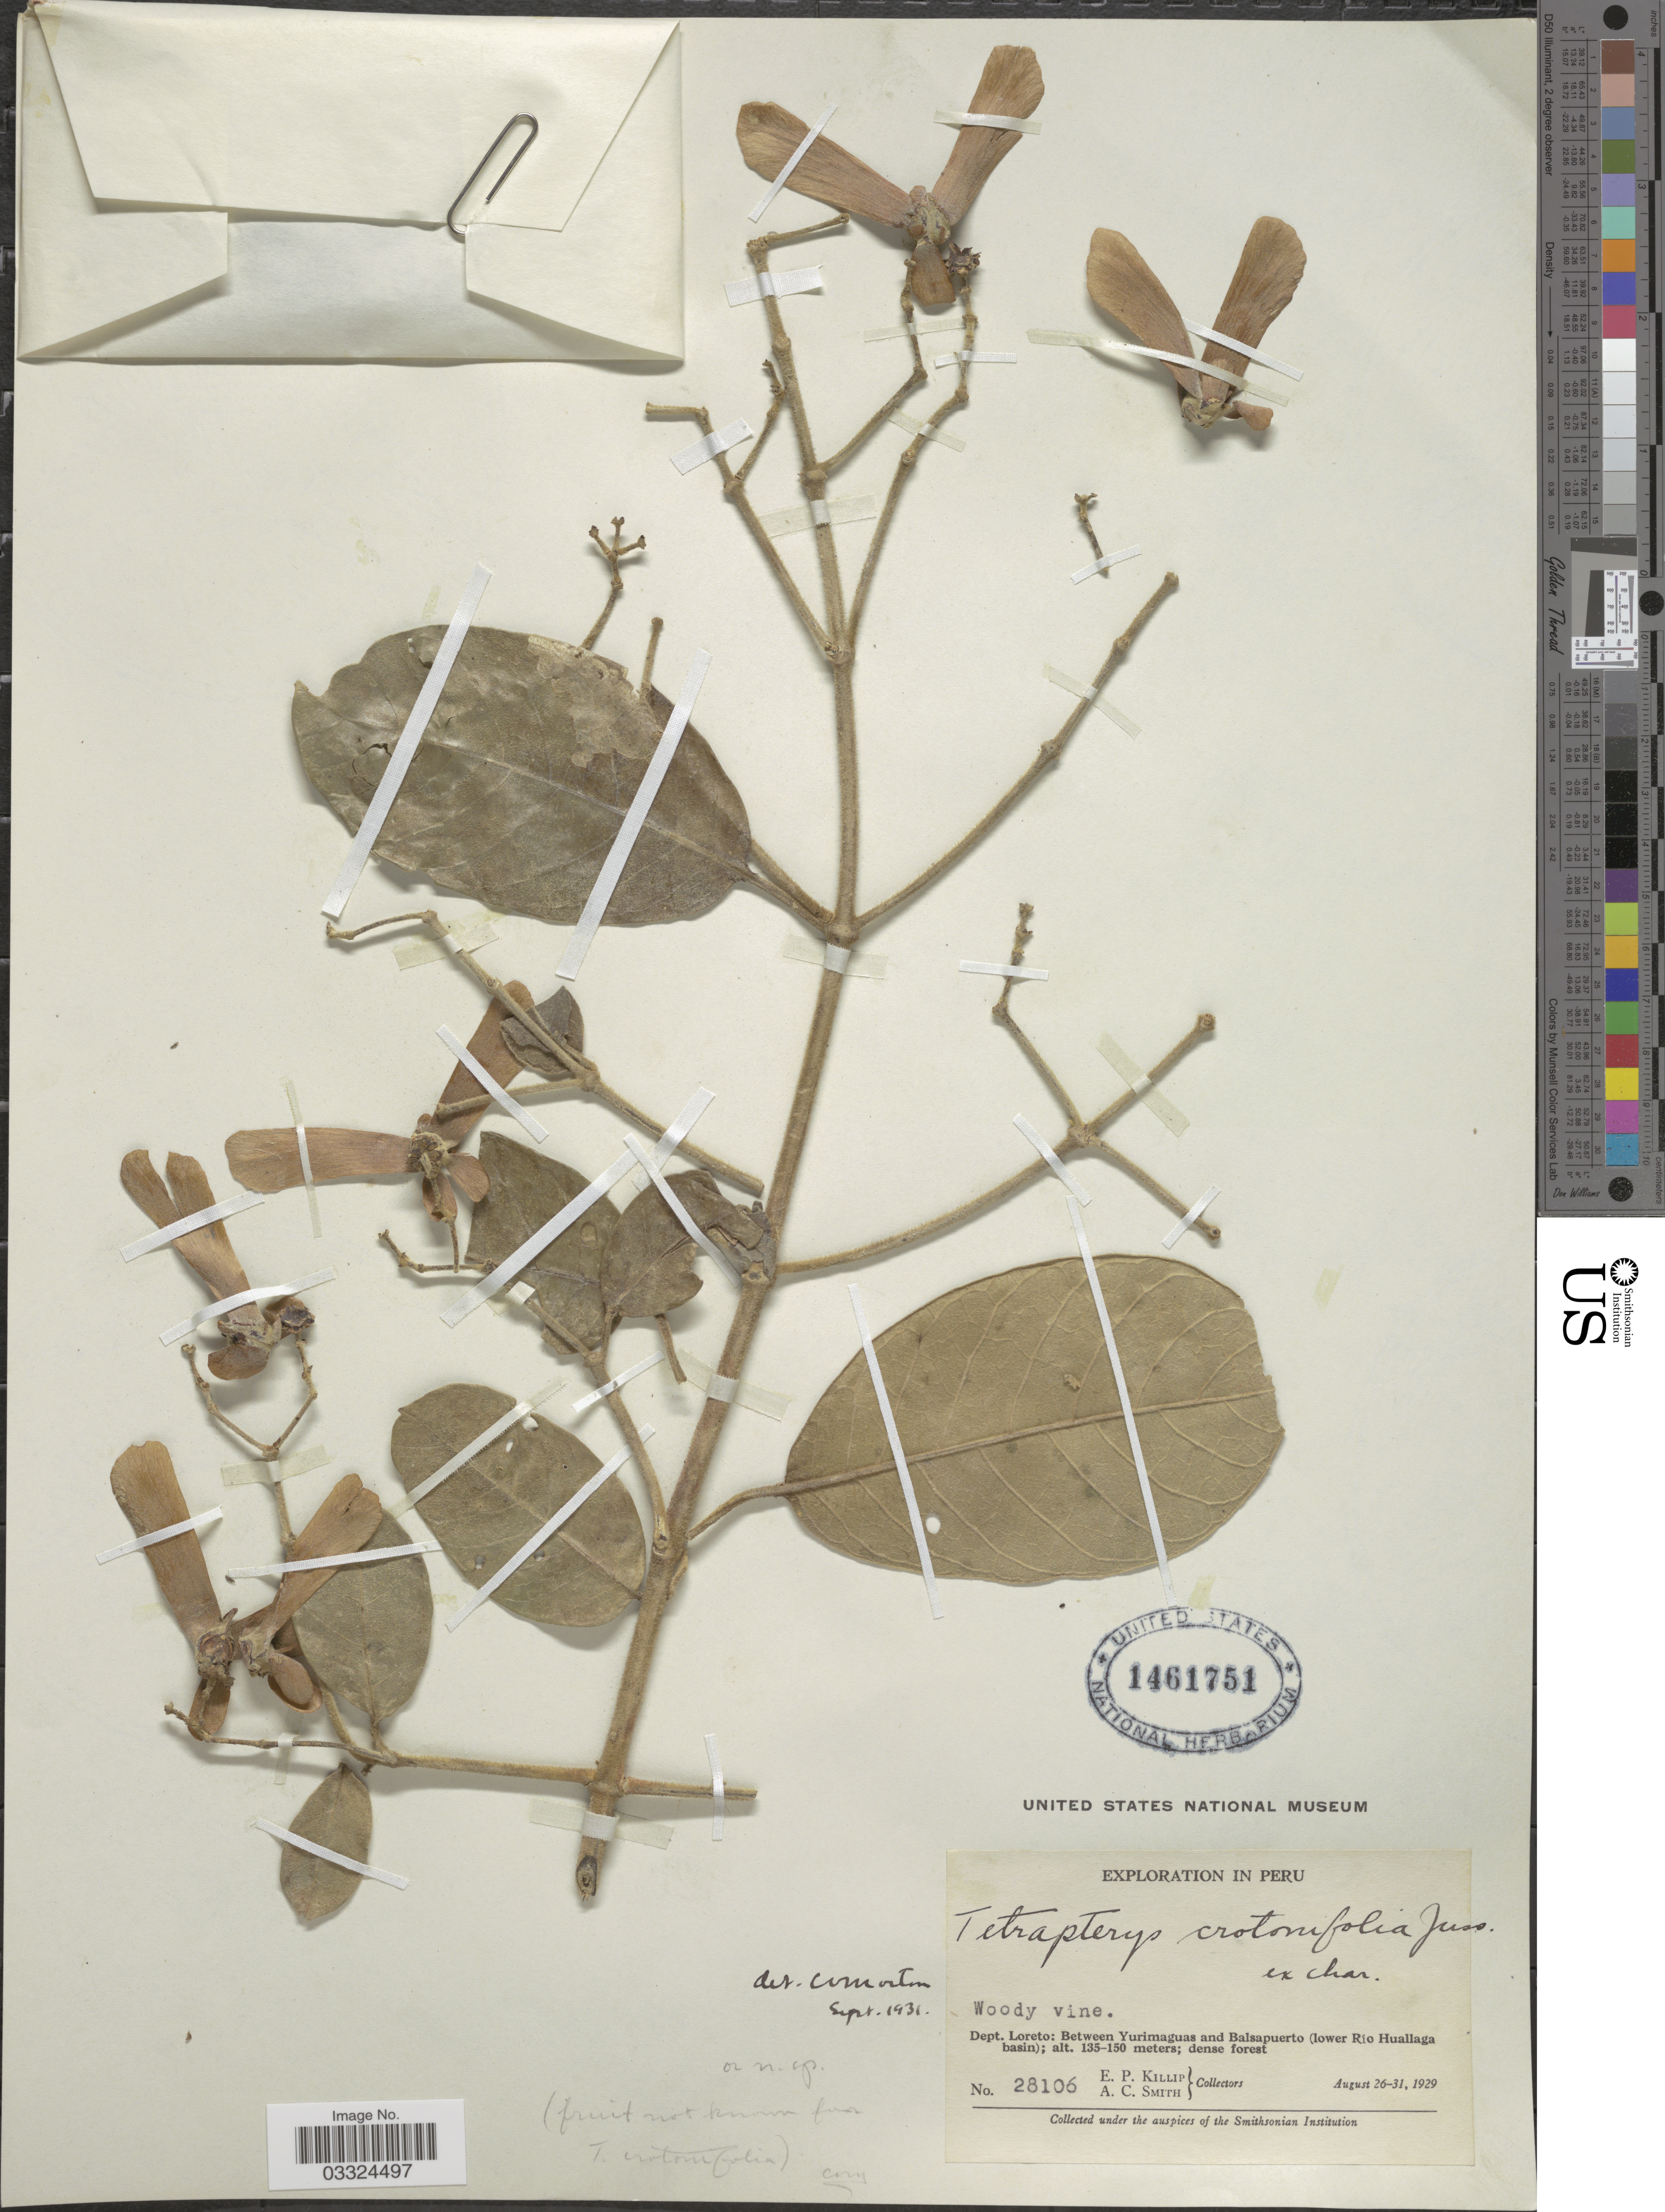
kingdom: Plantae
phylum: Tracheophyta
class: Magnoliopsida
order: Malpighiales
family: Malpighiaceae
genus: Tetrapterys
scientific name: Tetrapterys crotonifolia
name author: A. Juss.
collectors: E. P. Killip & A. C. Smith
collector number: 28106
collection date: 1929-08-26/1929-08-31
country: Peru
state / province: Loreto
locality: Dept. Loreto: Between Yurimaguas and Balsapuerto (lower Rio Huallaga basin).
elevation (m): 135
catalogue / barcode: US 1461751